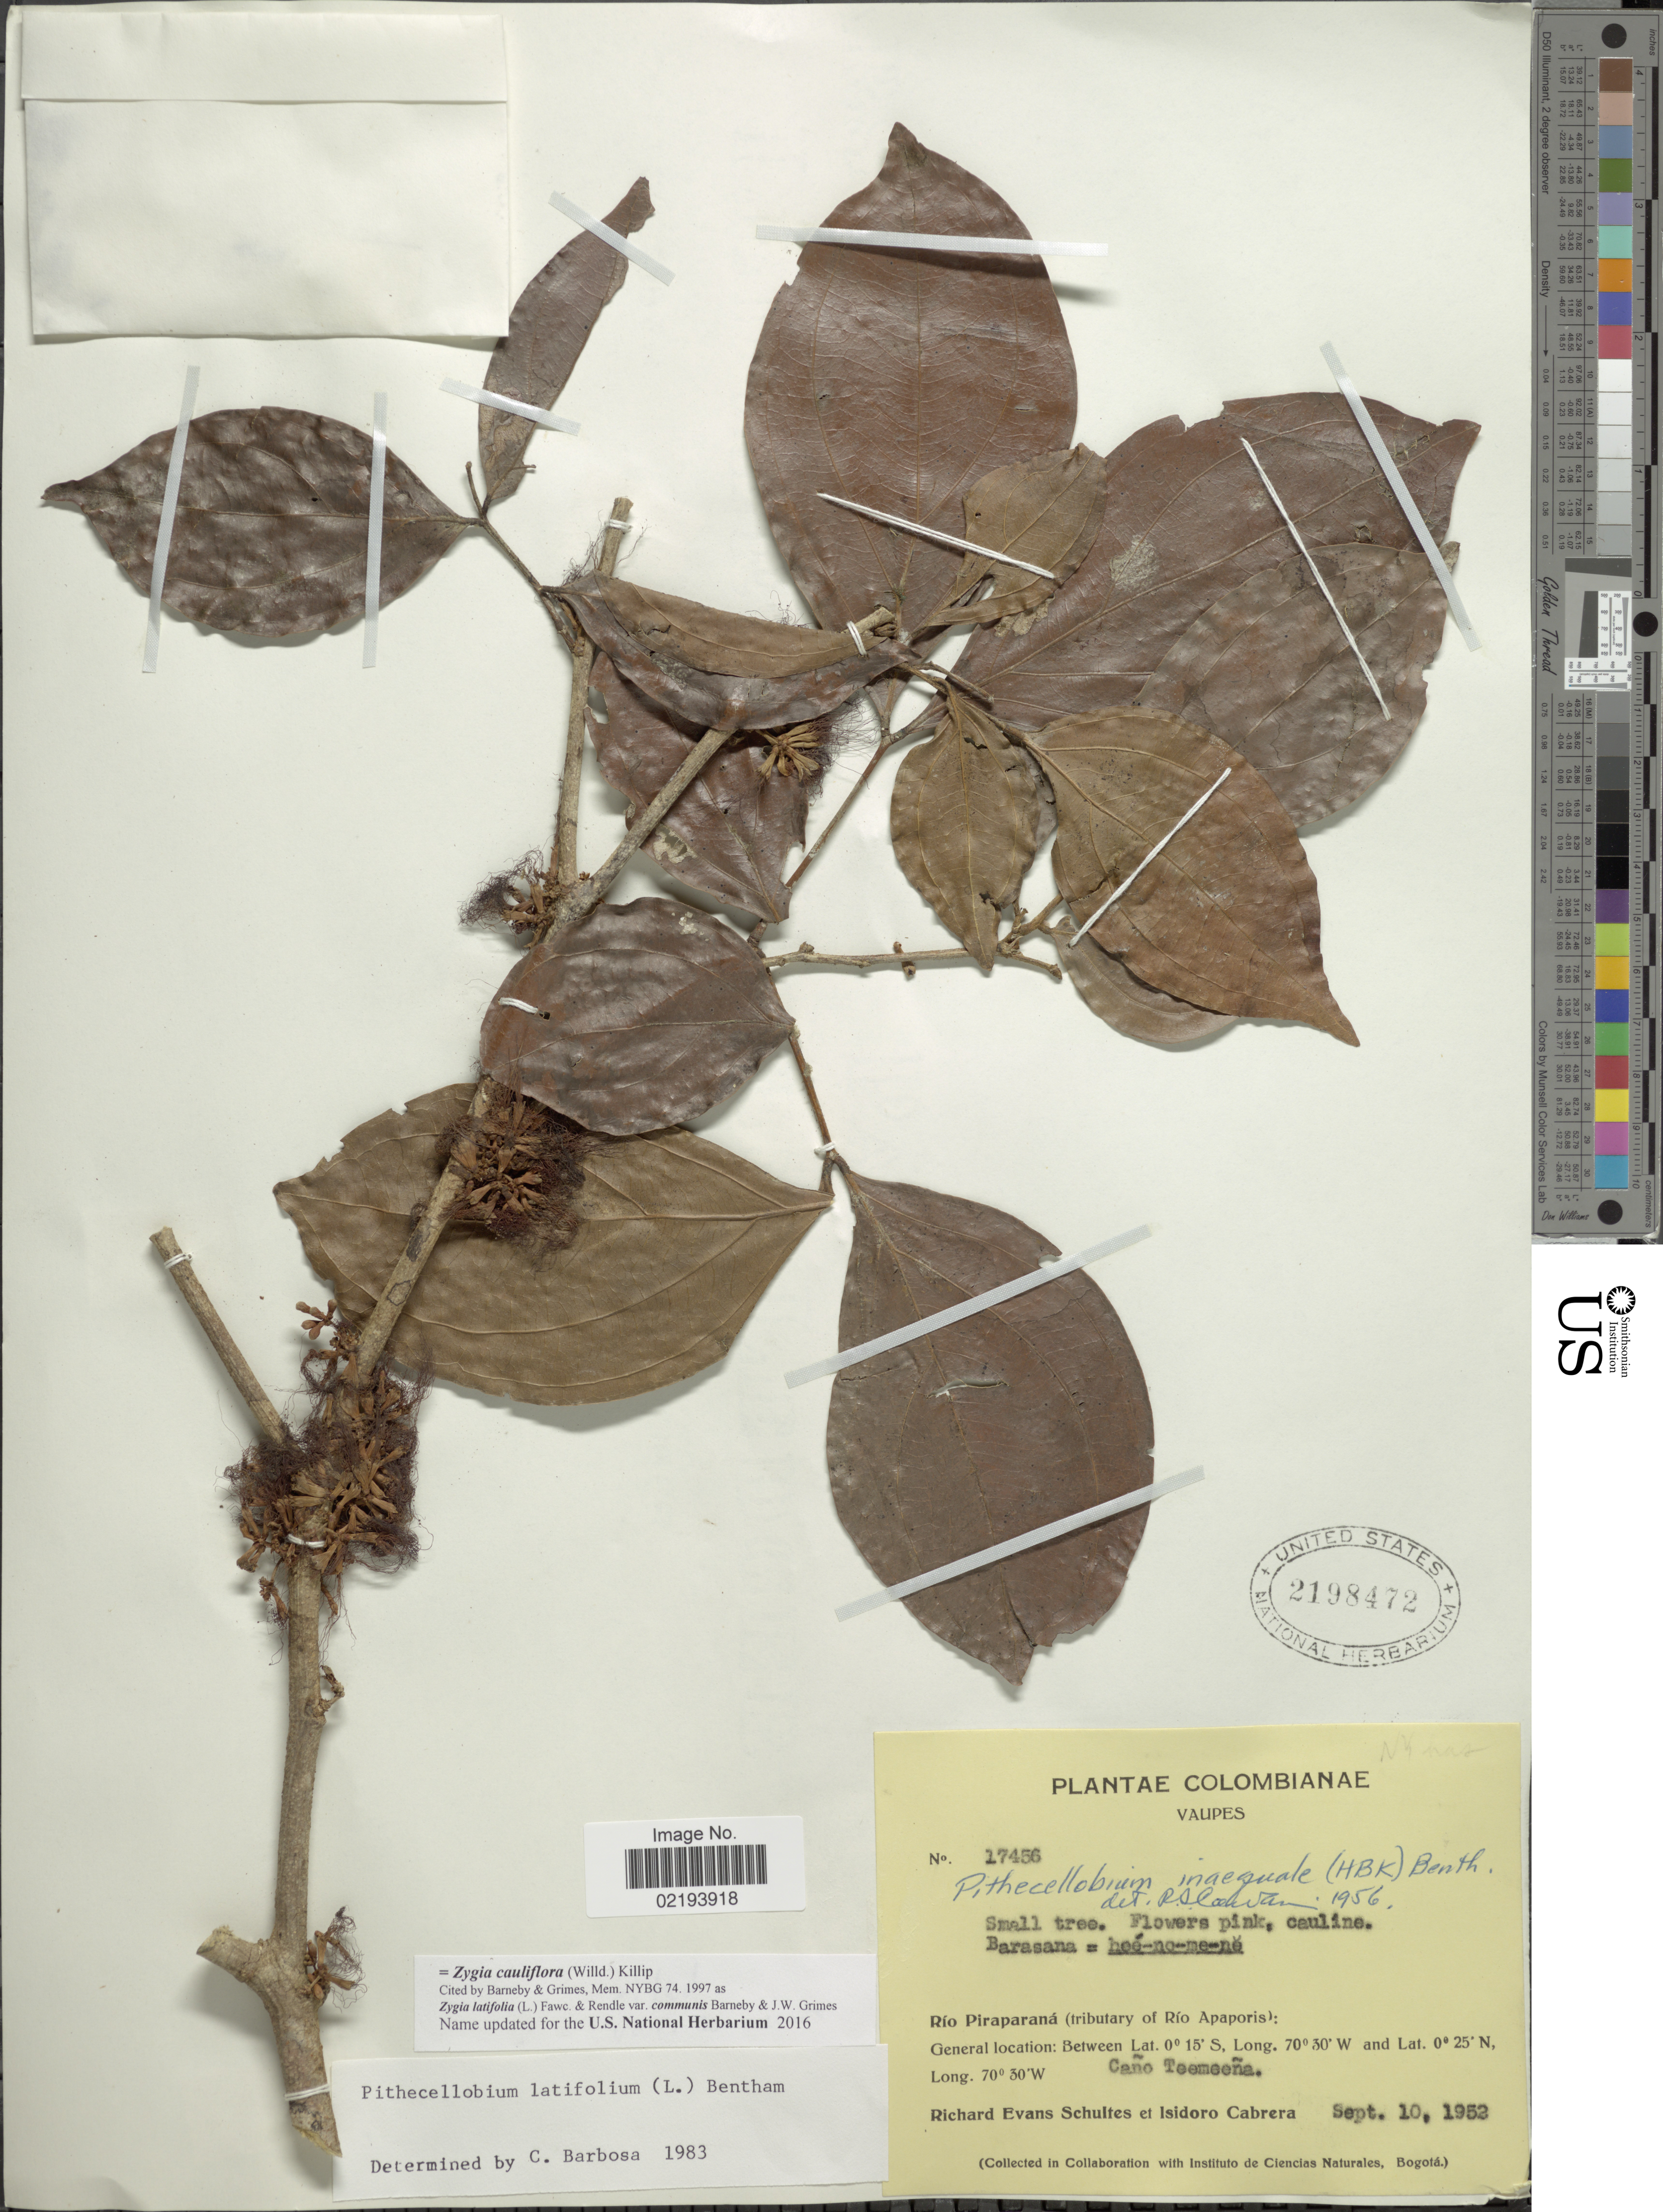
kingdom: Plantae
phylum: Tracheophyta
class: Magnoliopsida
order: Fabales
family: Fabaceae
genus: Zygia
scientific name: Zygia cauliflora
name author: (Willd.) Killip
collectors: R. E. Schultes & I. Cabrera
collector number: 17456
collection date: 1952-09-10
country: Colombia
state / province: Vaupés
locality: Río Piraparaná (tributary of Río Apaporis) Caño Teemeeña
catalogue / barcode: US 2198472